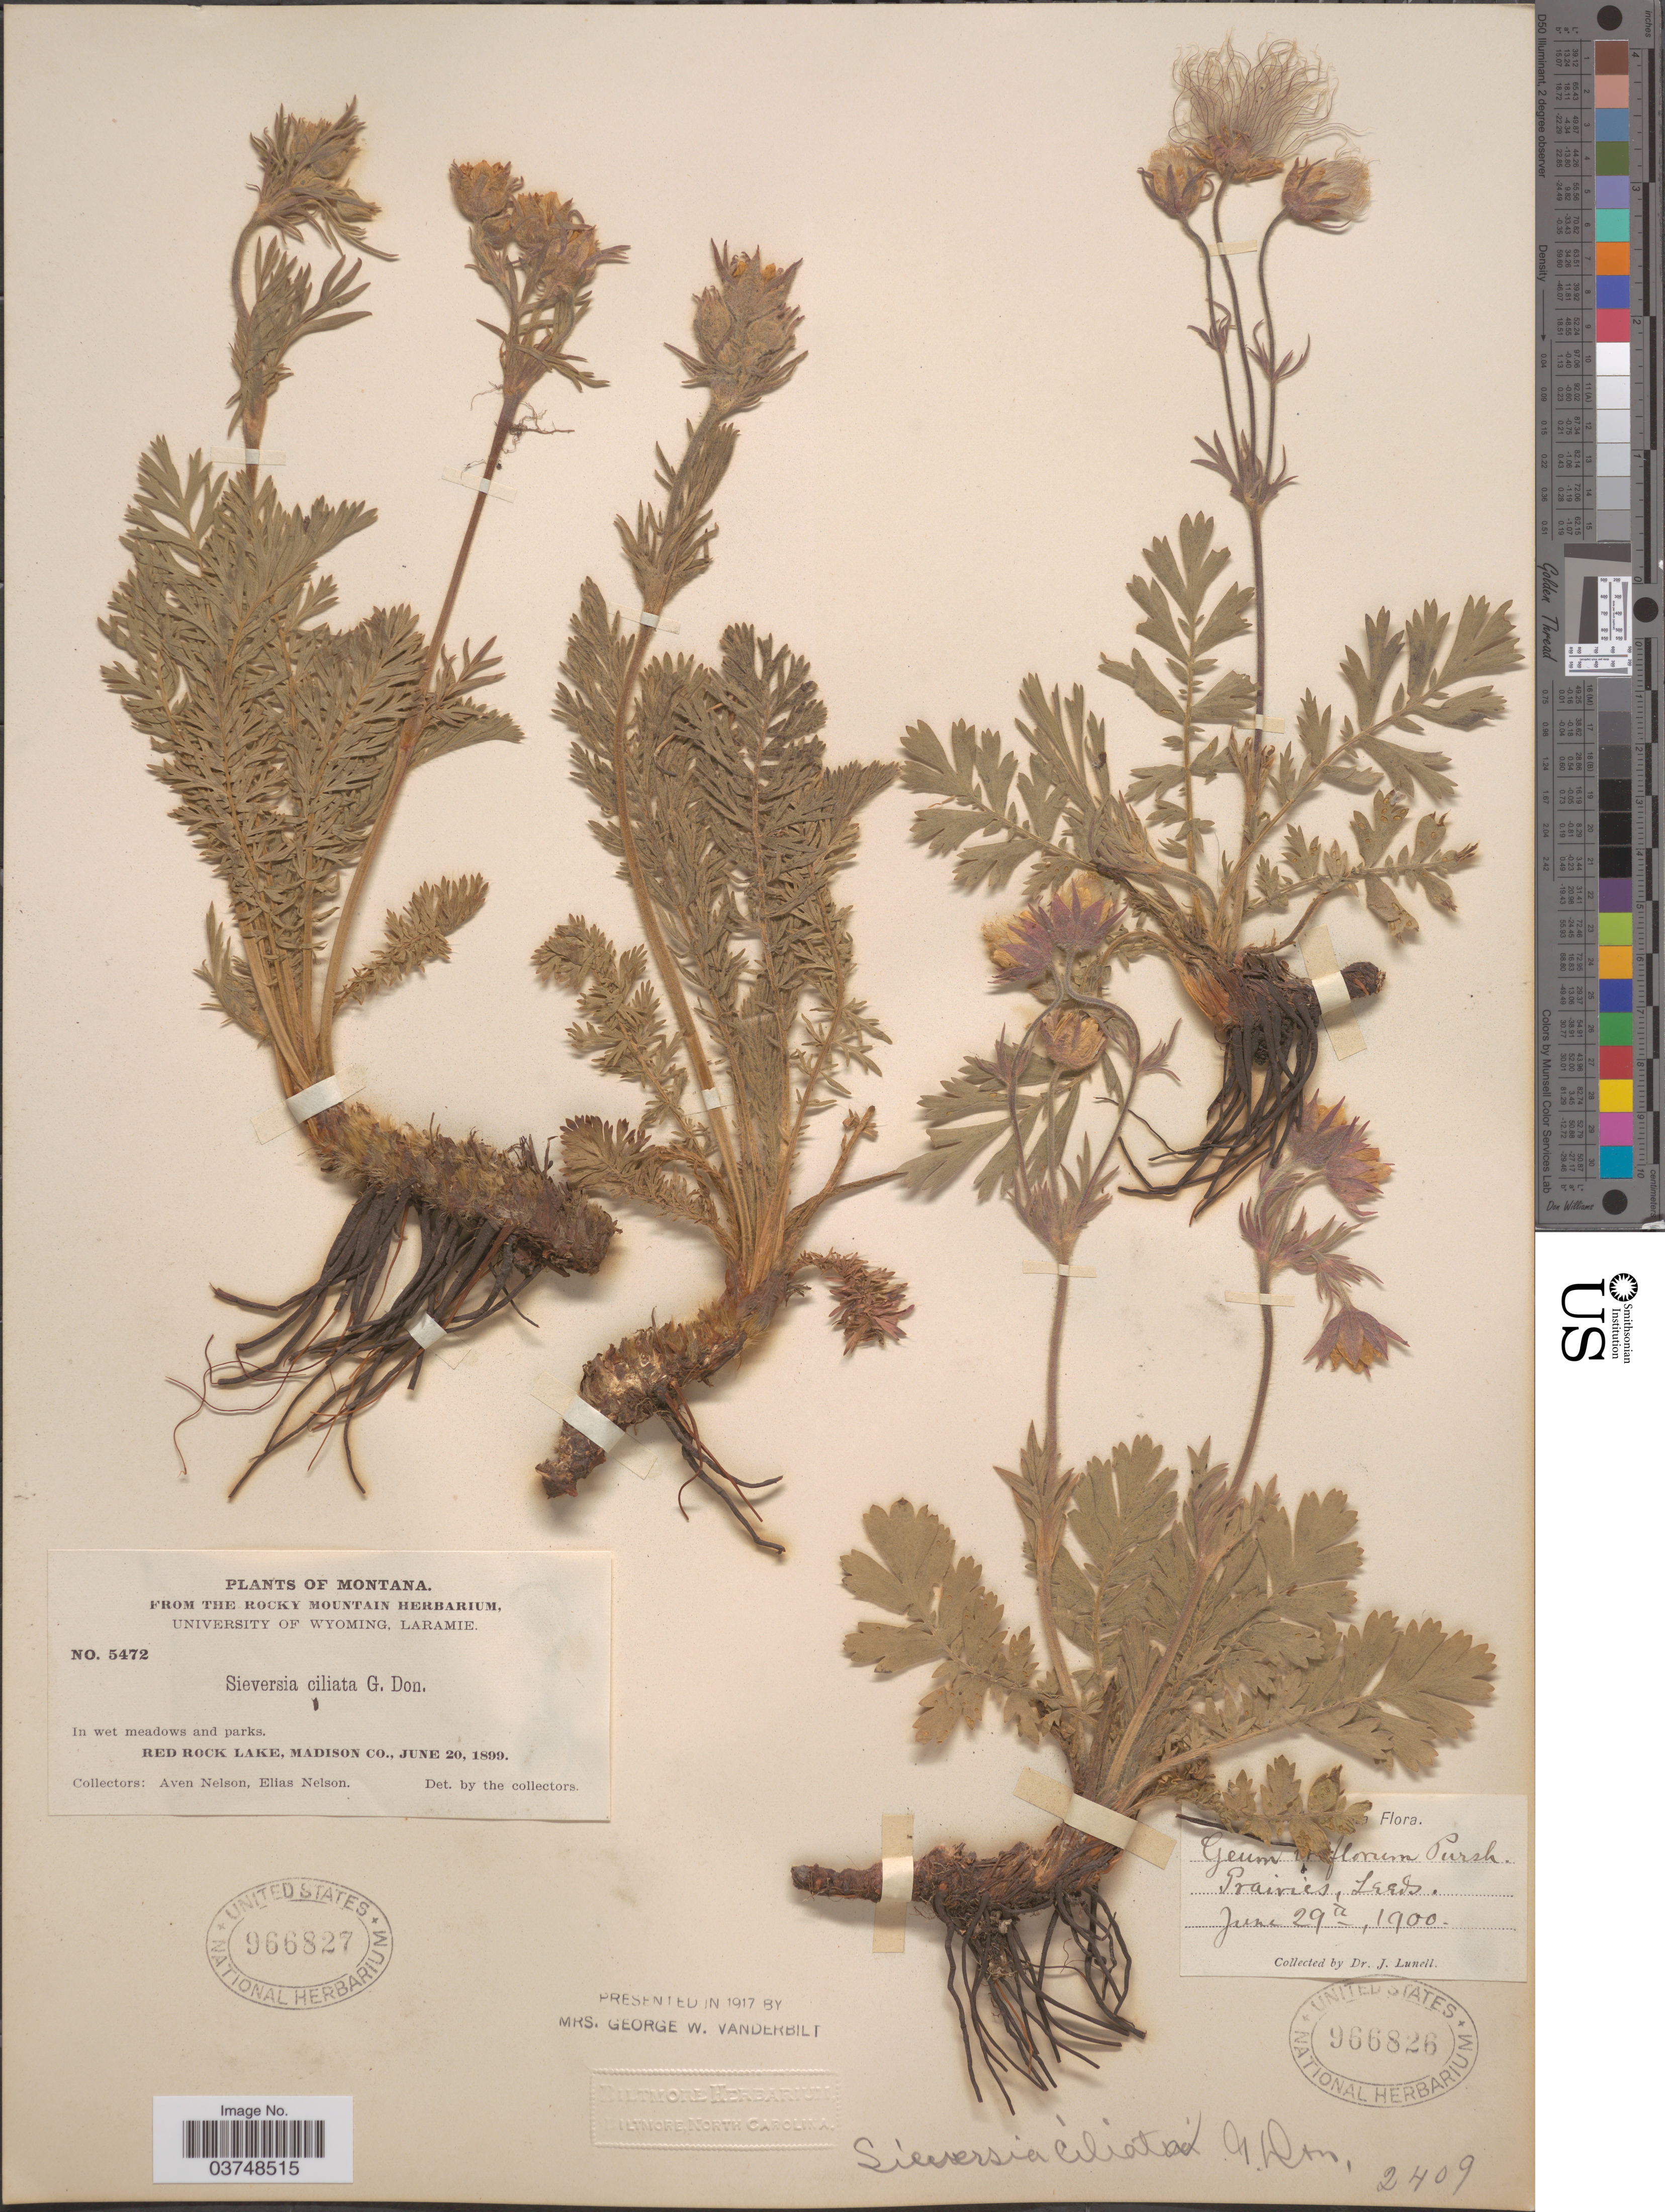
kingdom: Plantae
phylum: Tracheophyta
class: Magnoliopsida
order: Rosales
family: Rosaceae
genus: Geum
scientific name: Geum triflorum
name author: Pursh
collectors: A. Nelson & E. Nelson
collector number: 5472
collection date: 1899-06-20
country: United States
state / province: Montana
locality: Red Rock Lake, Madison Co.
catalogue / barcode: US 966827-2